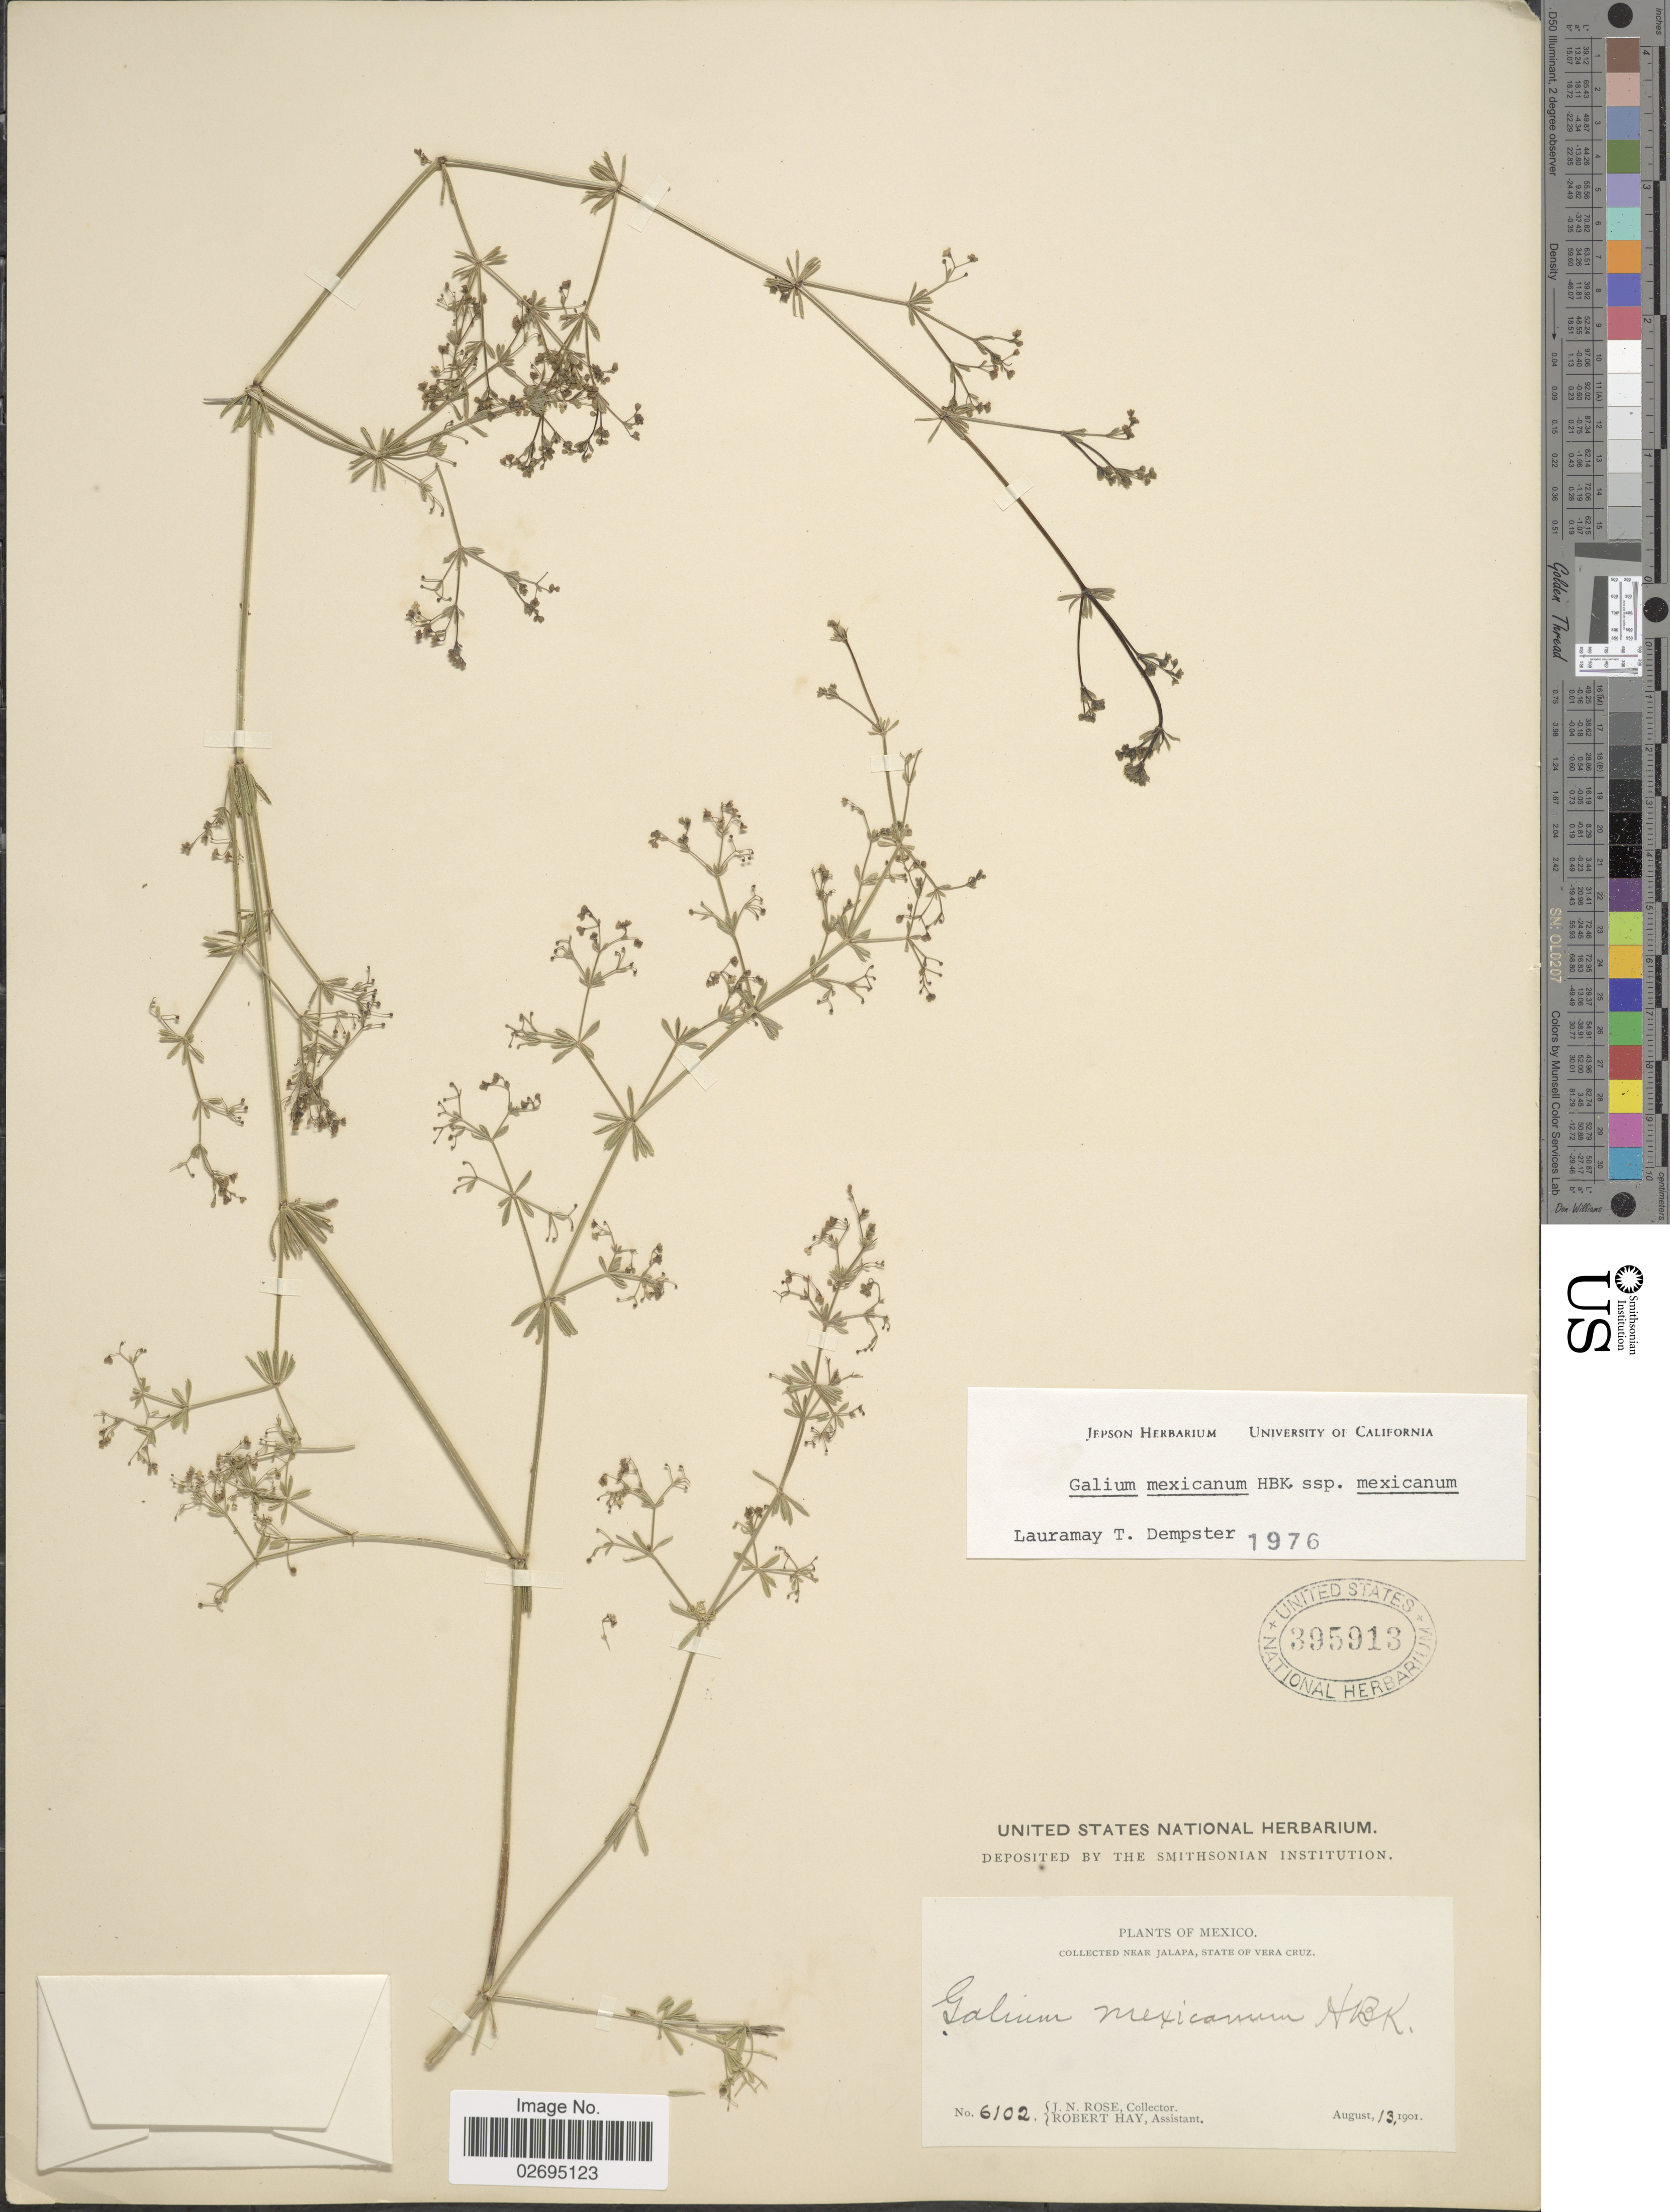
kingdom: Plantae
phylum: Tracheophyta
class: Magnoliopsida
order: Gentianales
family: Rubiaceae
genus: Galium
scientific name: Galium mexicanum subsp. mexicanum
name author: Kunth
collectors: J. N. Rose & R. H. Hay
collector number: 6102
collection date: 1901-08-13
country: Mexico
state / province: Veracruz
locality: Near Jalapa, State of Vera Cruz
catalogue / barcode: US 395913